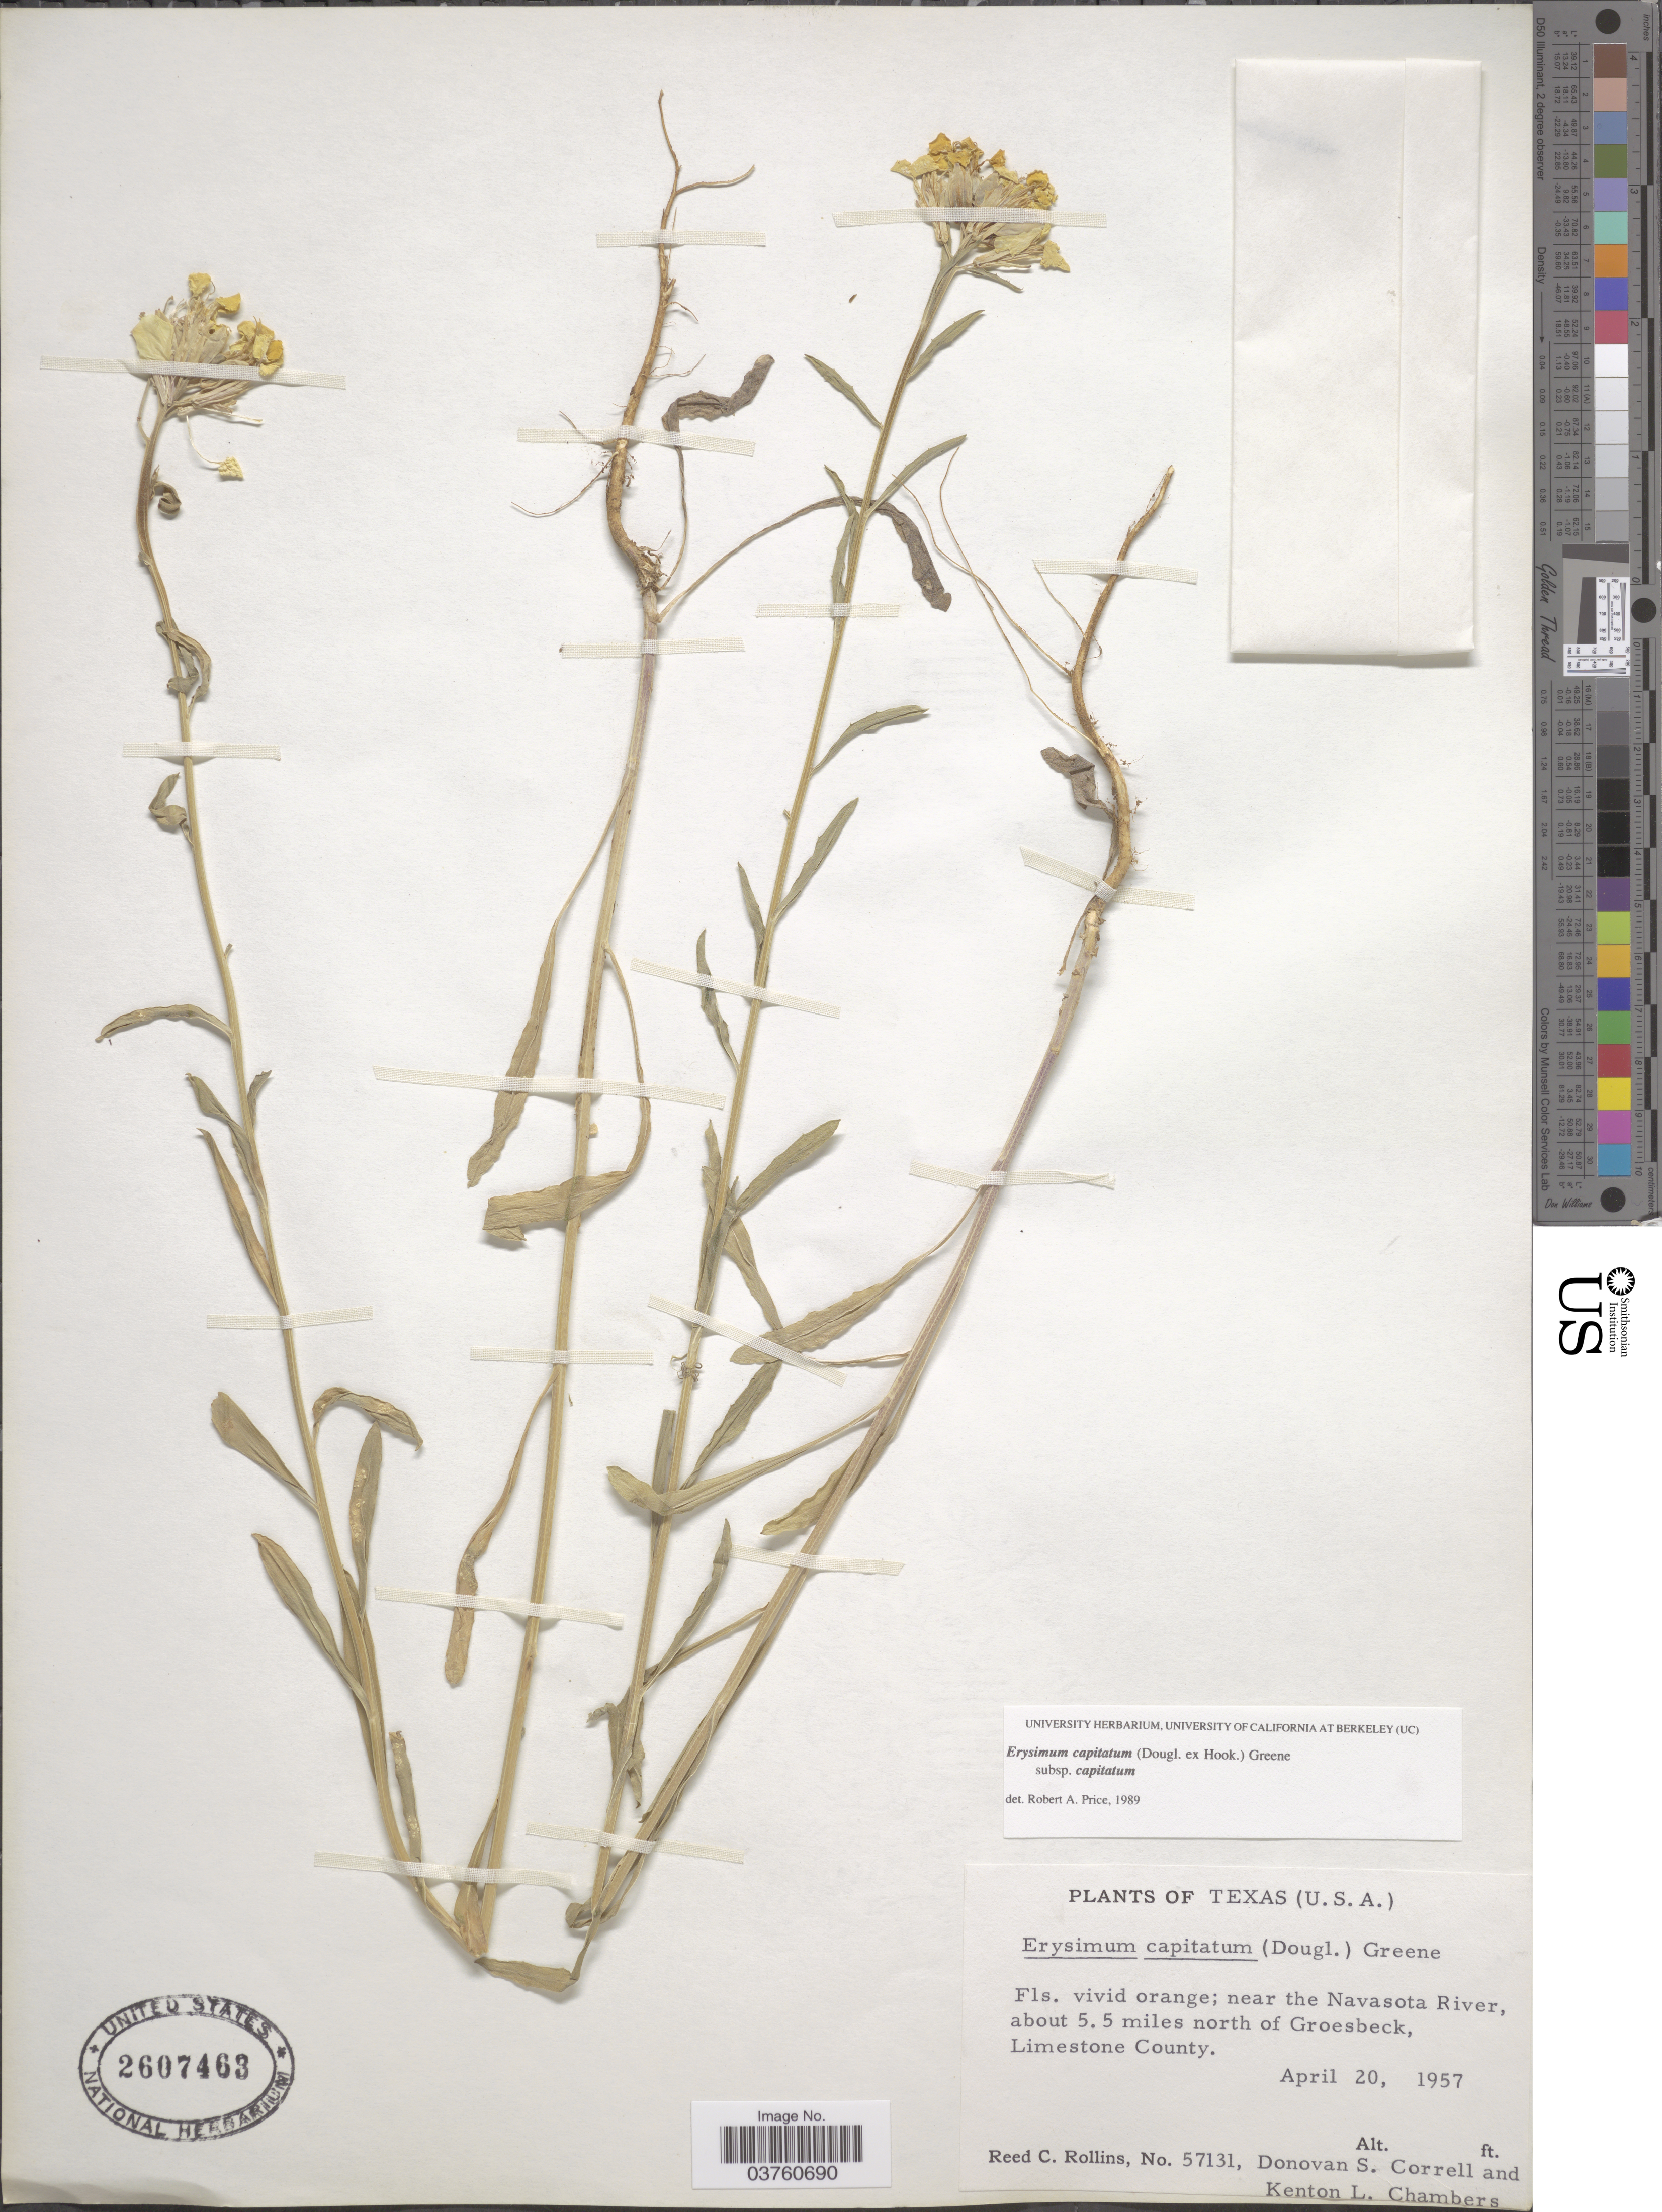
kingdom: Plantae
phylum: Tracheophyta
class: Magnoliopsida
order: Brassicales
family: Brassicaceae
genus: Erysimum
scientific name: Erysimum capitatum subsp. capitatum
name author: (Douglas ex Hook.) Greene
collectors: R. C. Rollins, D. S. Correll & K. L. Chambers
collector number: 57131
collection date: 1957-04-20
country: United States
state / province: Texas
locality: Near the Navasota River, about 5.5 miles north of Groesbeck, Limestone County.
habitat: near river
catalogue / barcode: US 2607463